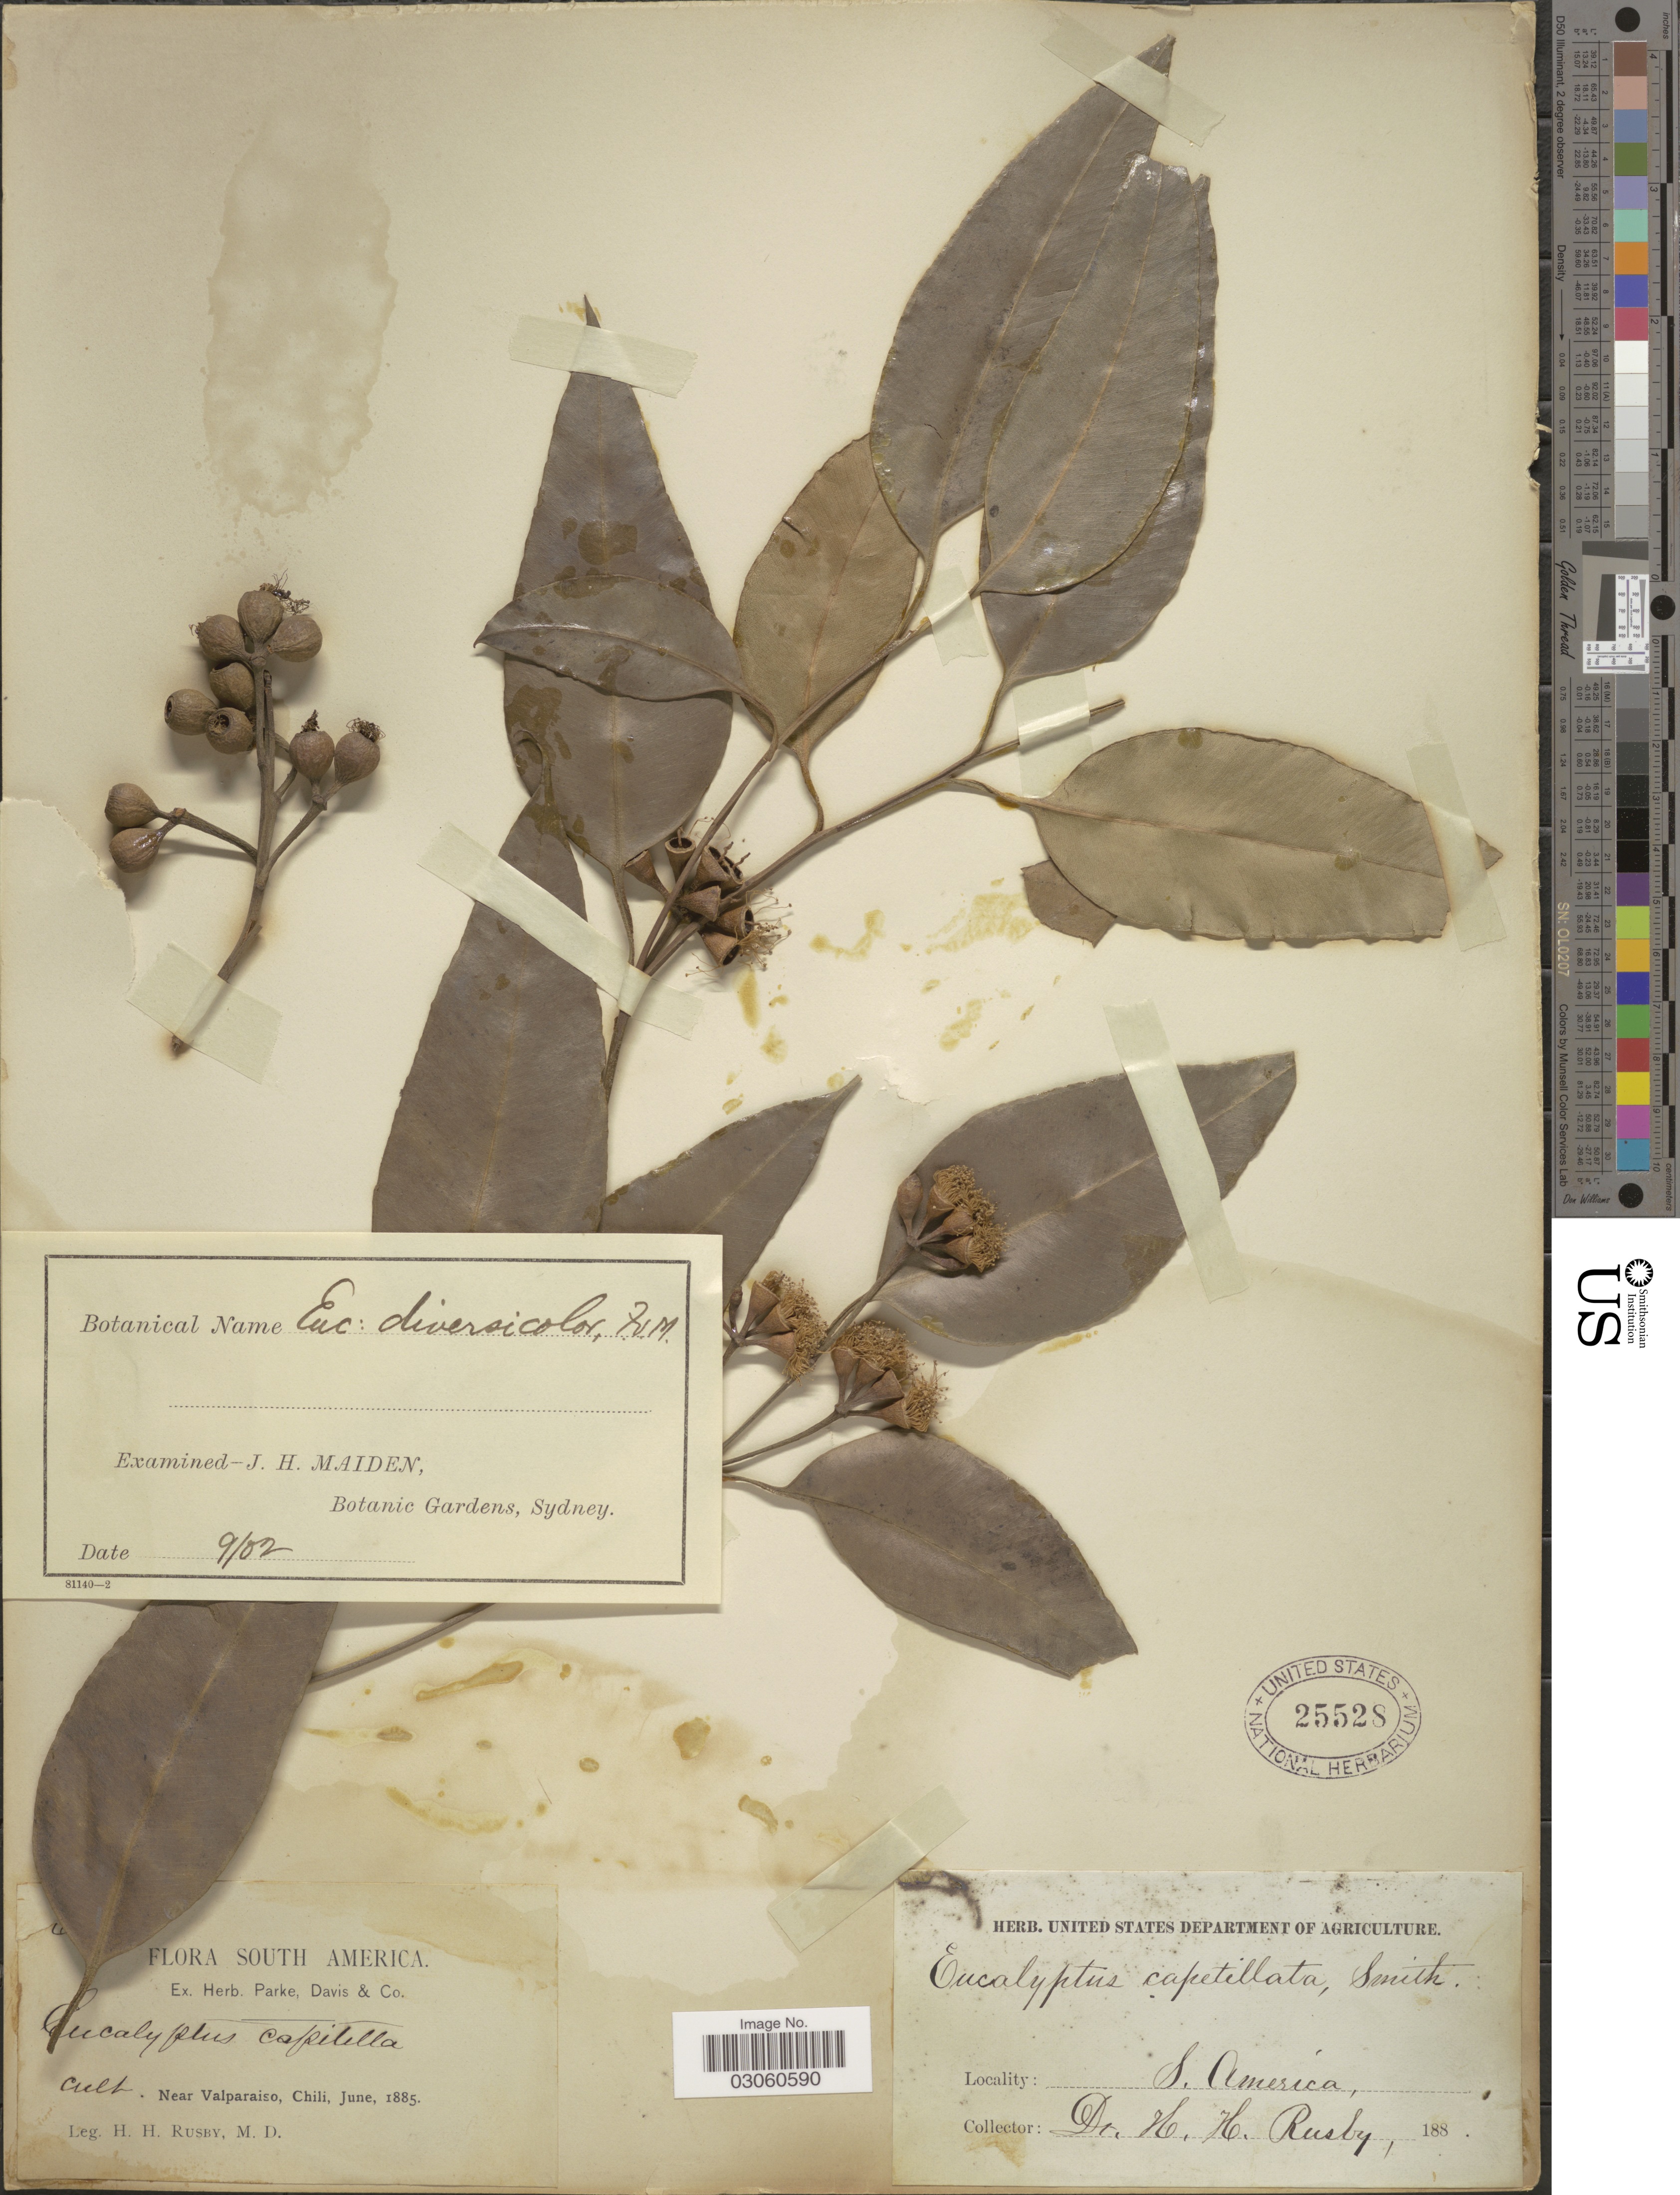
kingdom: Plantae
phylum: Tracheophyta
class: Magnoliopsida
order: Myrtales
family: Myrtaceae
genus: Eucalyptus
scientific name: Eucalyptus diversicolor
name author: F. Muell.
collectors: H. H. Rusby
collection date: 1885-06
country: Chile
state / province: Valparaíso (V)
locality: Cult. near Valparaiso.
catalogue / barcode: US 25528